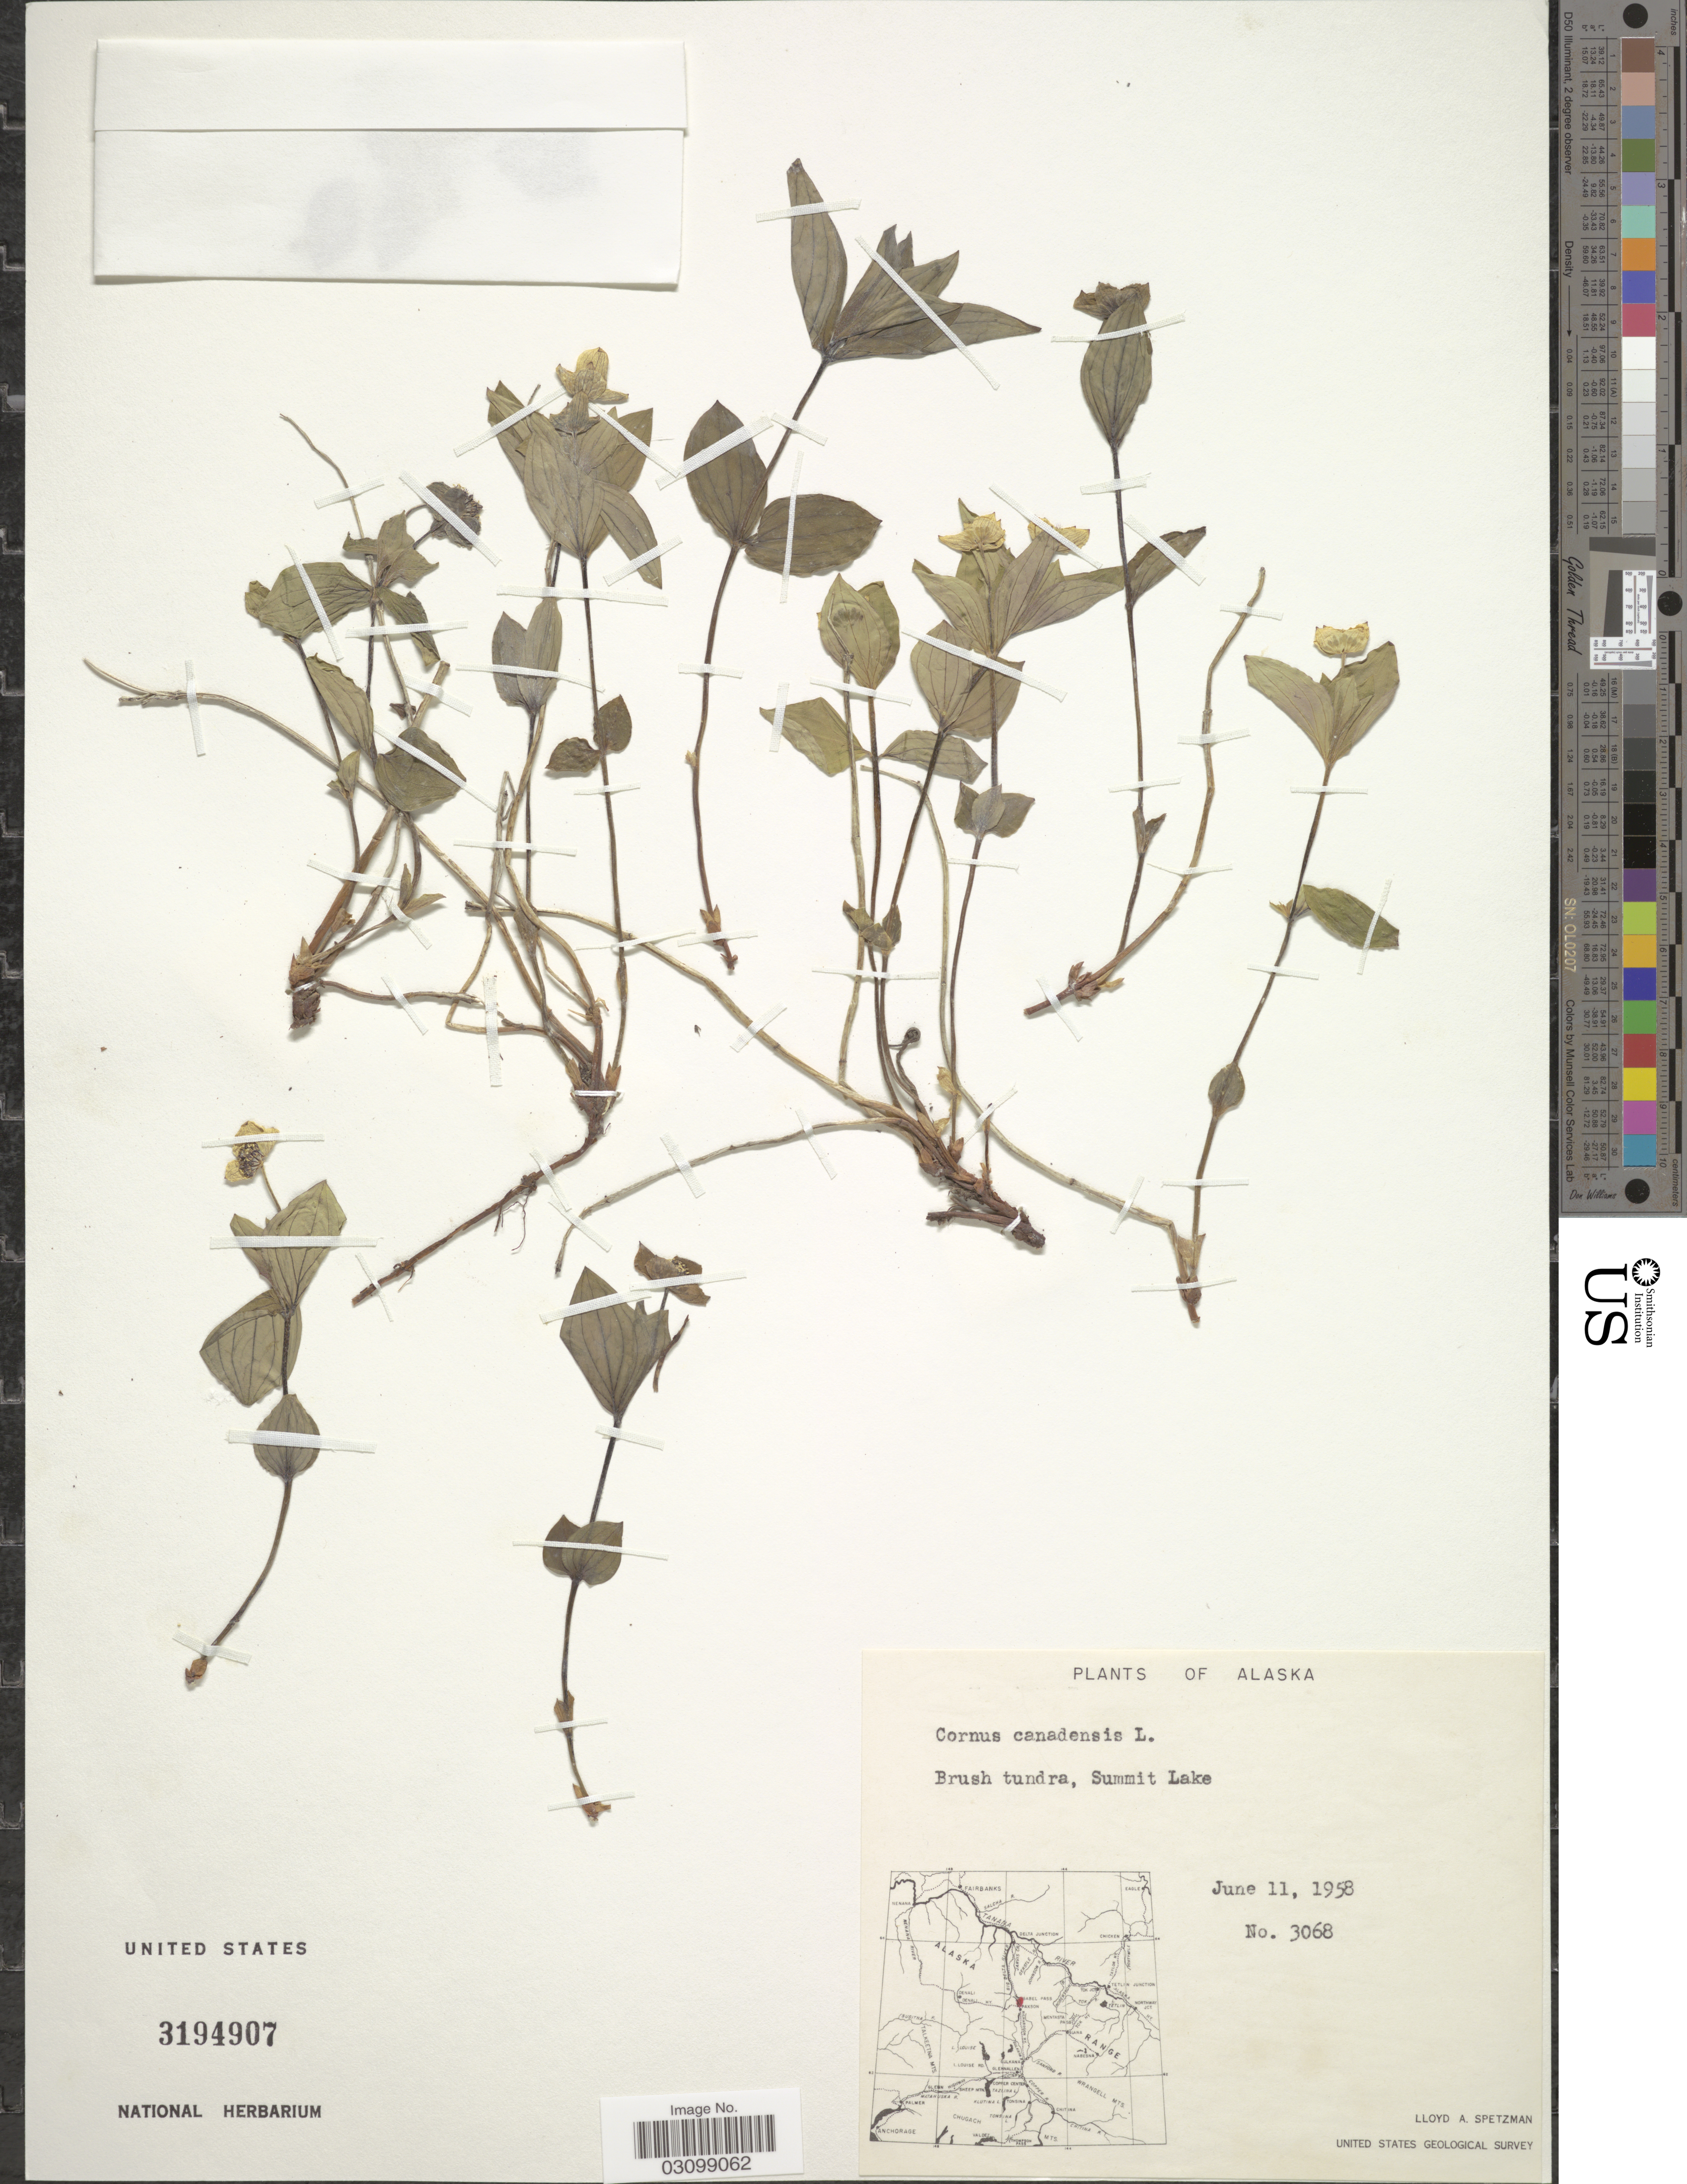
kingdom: Plantae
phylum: Tracheophyta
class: Magnoliopsida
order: Cornales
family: Cornaceae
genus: Cornus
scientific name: Cornus canadensis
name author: L.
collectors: L. Spetzman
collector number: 3068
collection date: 1958-06-11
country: United States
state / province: Alaska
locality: Brush tundra, Summit Lake.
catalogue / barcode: US 3194907